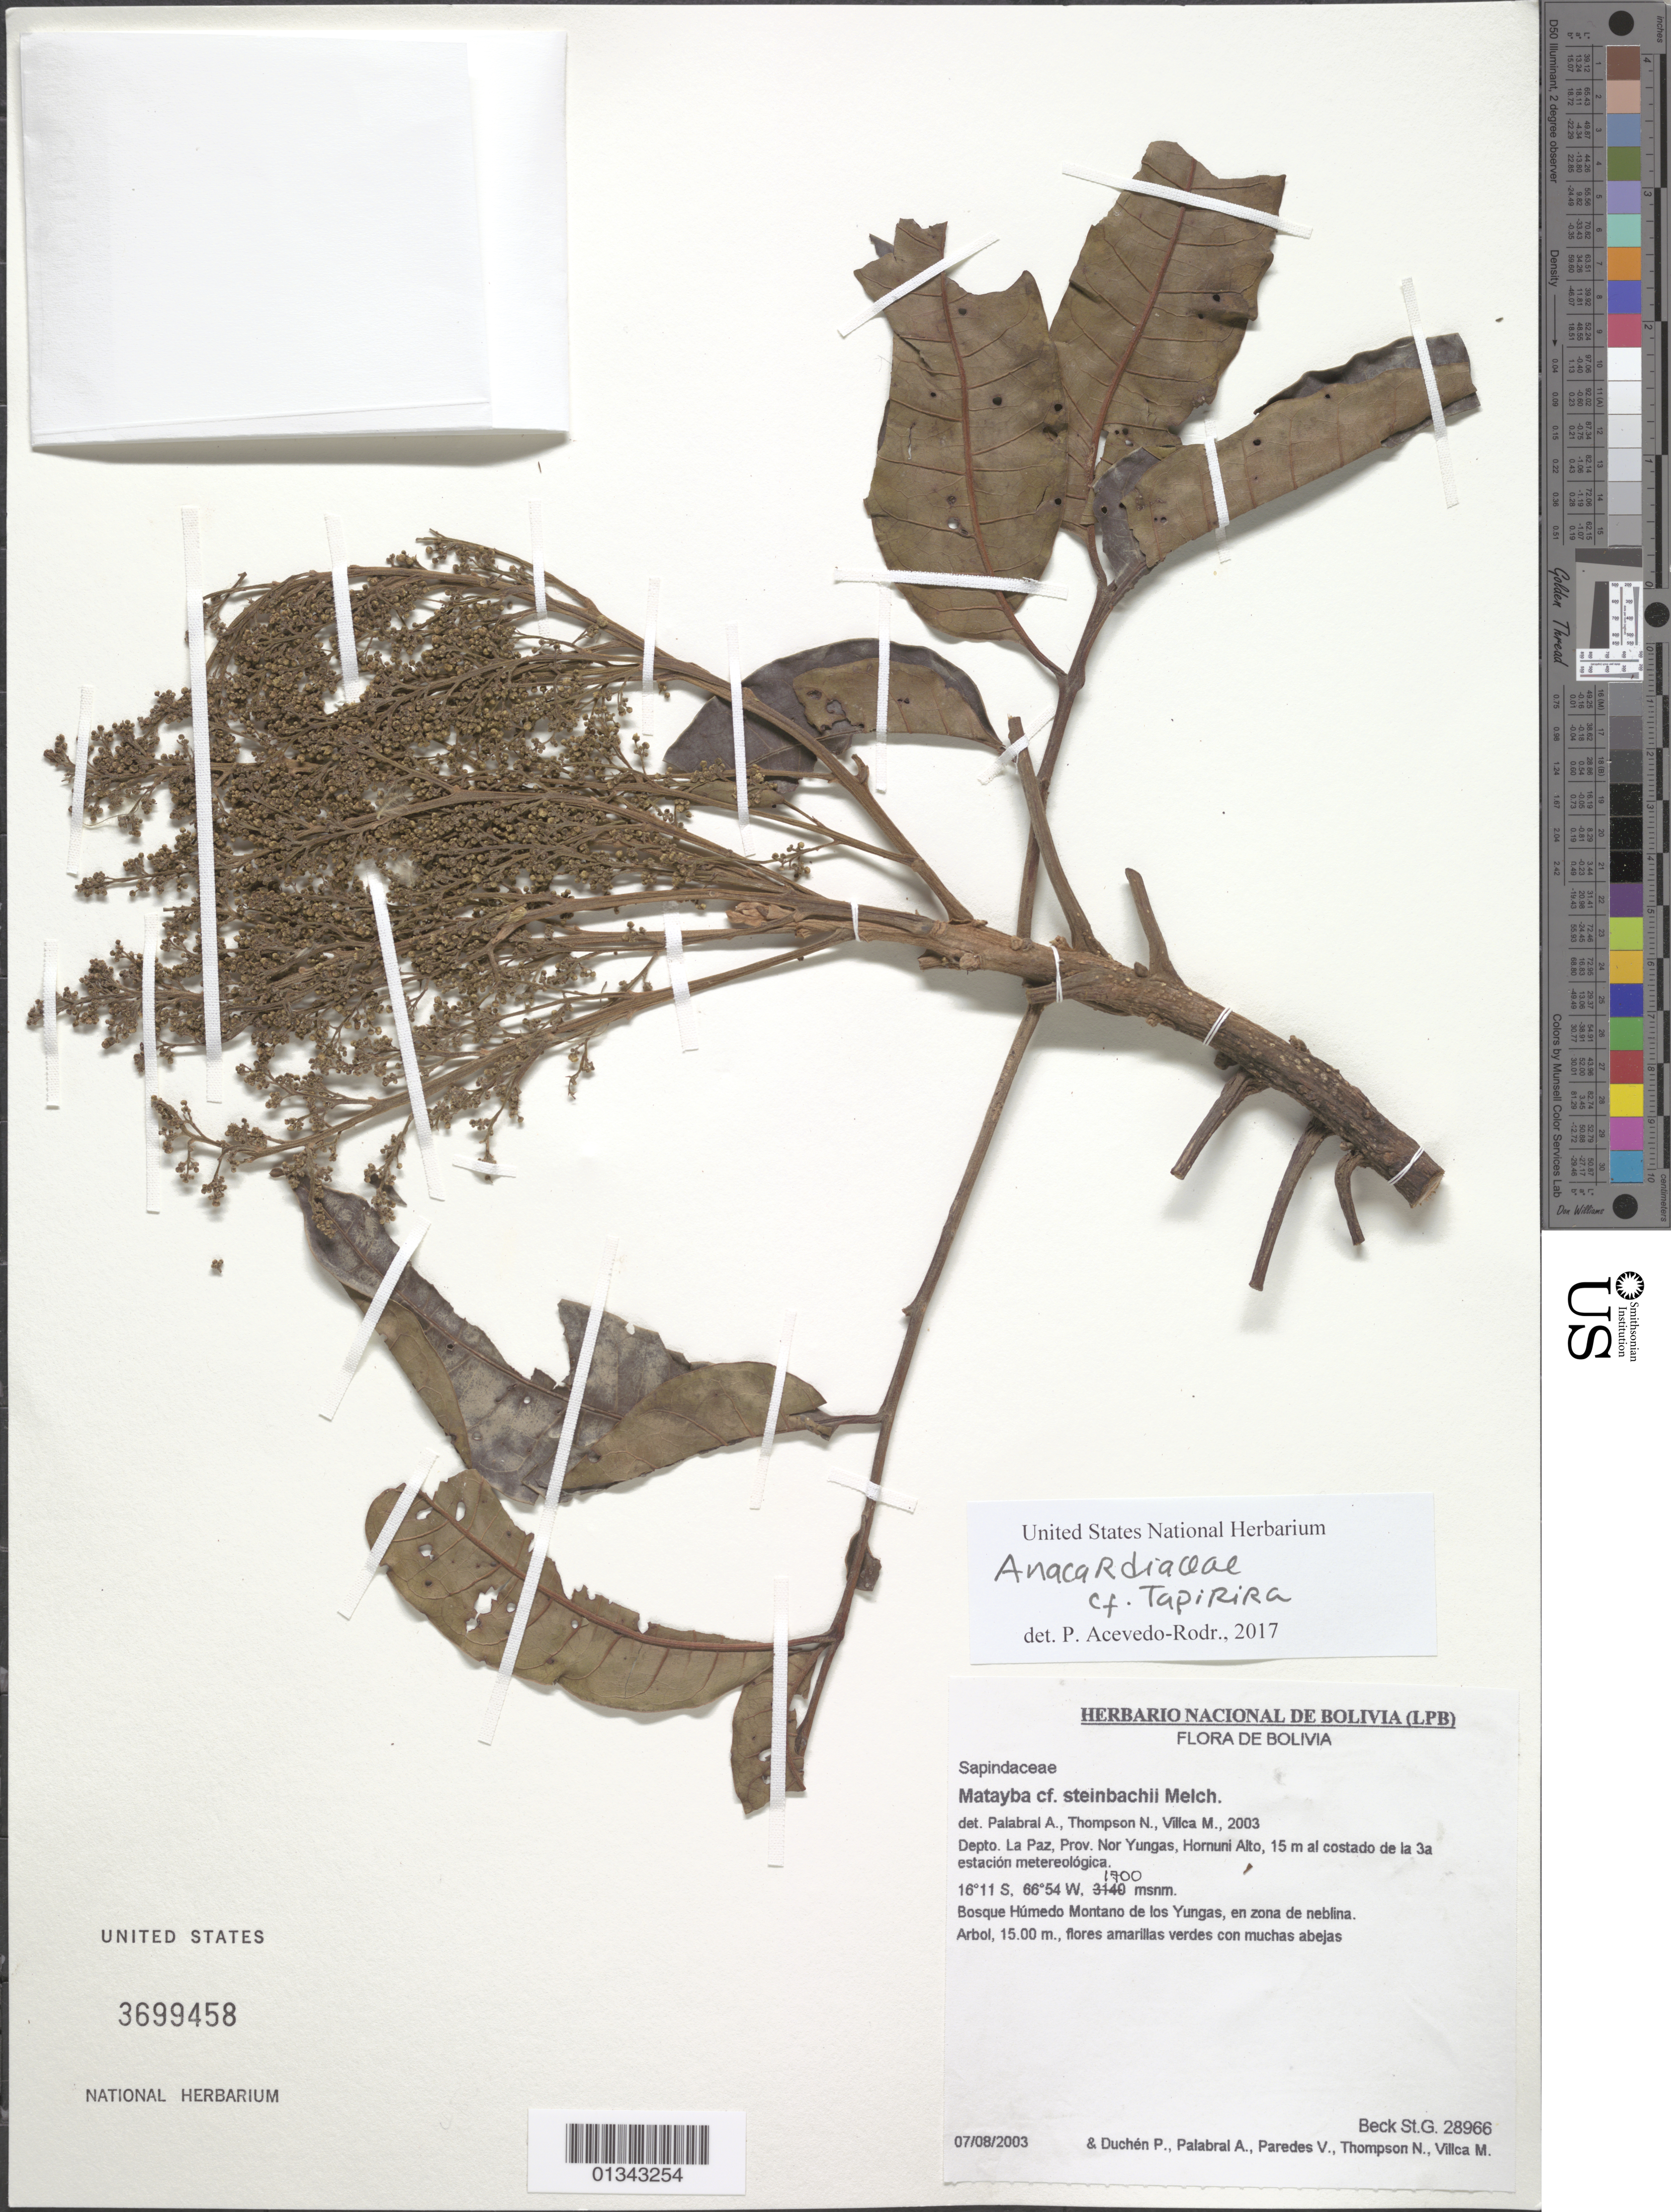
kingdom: Plantae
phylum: Tracheophyta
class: Magnoliopsida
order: Sapindales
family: Anacardiaceae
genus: Tapirira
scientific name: Tapirira sp.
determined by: Acevedo-Rodríguez, P., (BOT), Smithsonian Institution - National Museum of Natural History (UNITED STATES)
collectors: S. G. Beck, P. Duchen, A. Palabral, V. Paredes, N. Thompson & M. Villca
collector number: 28966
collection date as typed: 07/08/2003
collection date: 2003-08-07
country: Bolivia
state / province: La Paz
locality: Prov. Nor Yungas, Hornuni Alto, 15 m al costado de la 3a estación metereológica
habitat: Bosque húmedo montano, en zona de neblina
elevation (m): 1700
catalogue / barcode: US 3699458